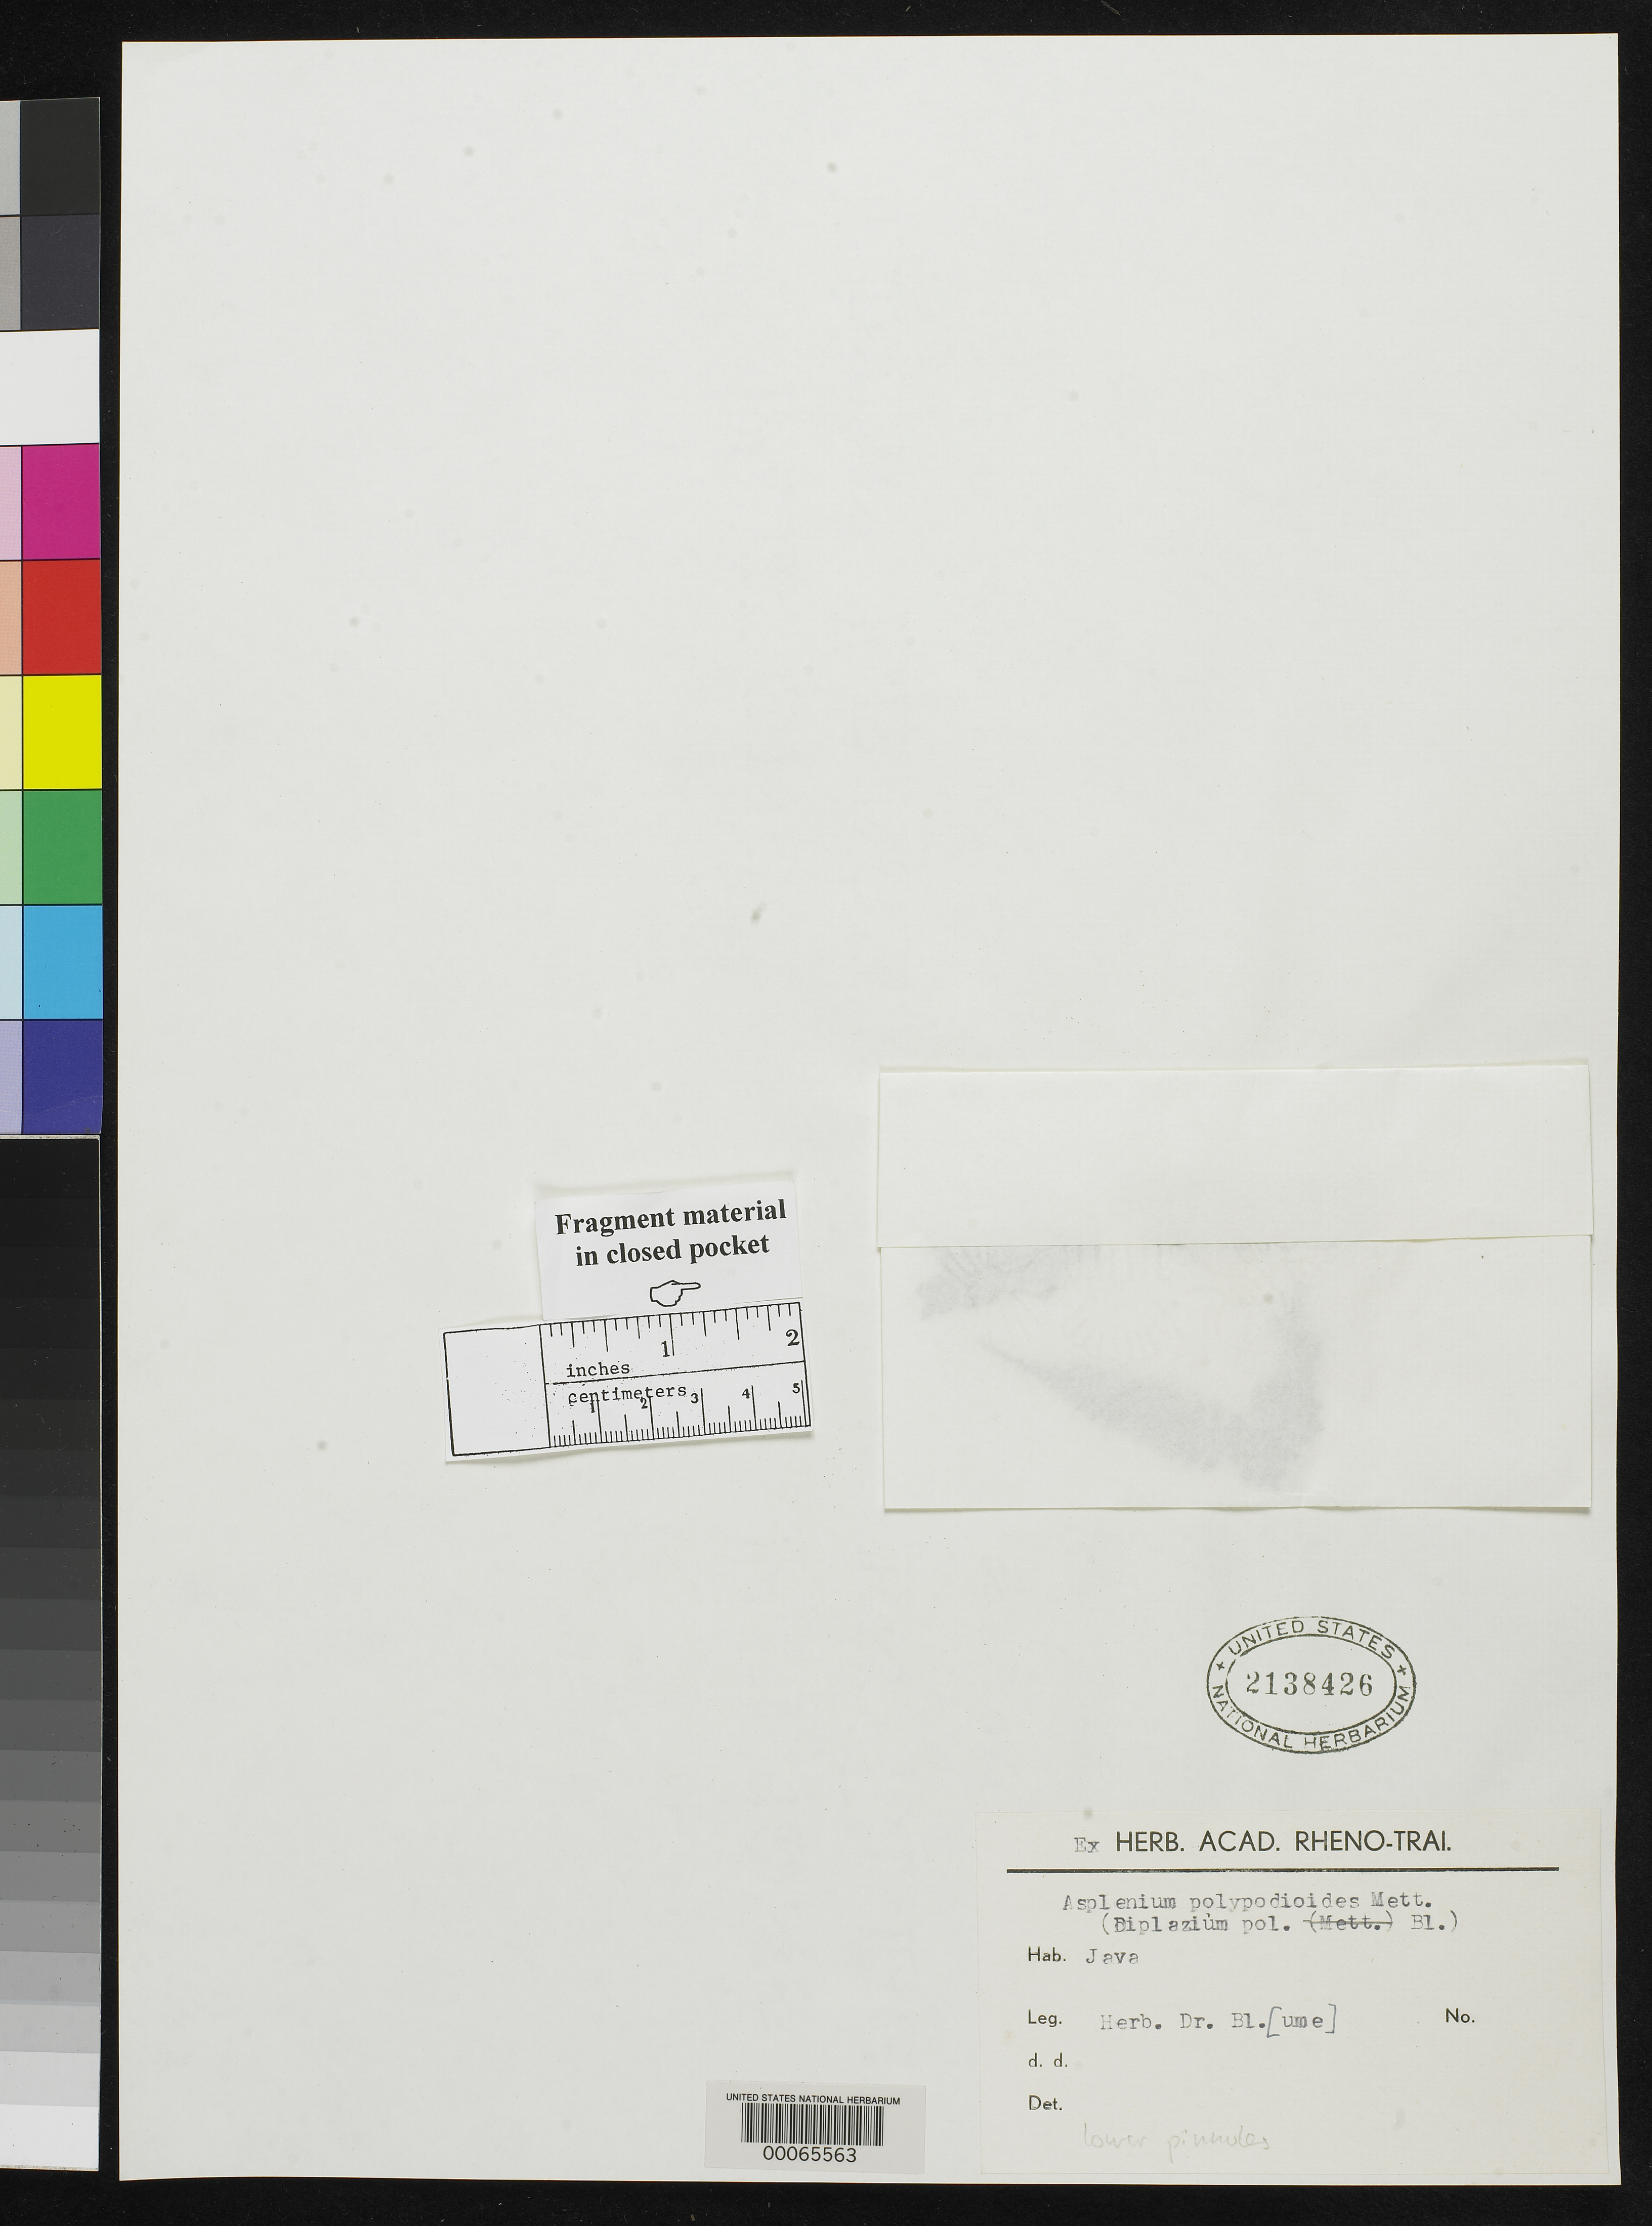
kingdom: Plantae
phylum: Tracheophyta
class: Polypodiopsida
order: Polypodiales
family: Athyriaceae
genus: Diplazium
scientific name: Diplazium polypodioides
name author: Blume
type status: Isotype Fragment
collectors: ex herb. C.L. Blume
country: Indonesia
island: Java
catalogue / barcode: US 2138426